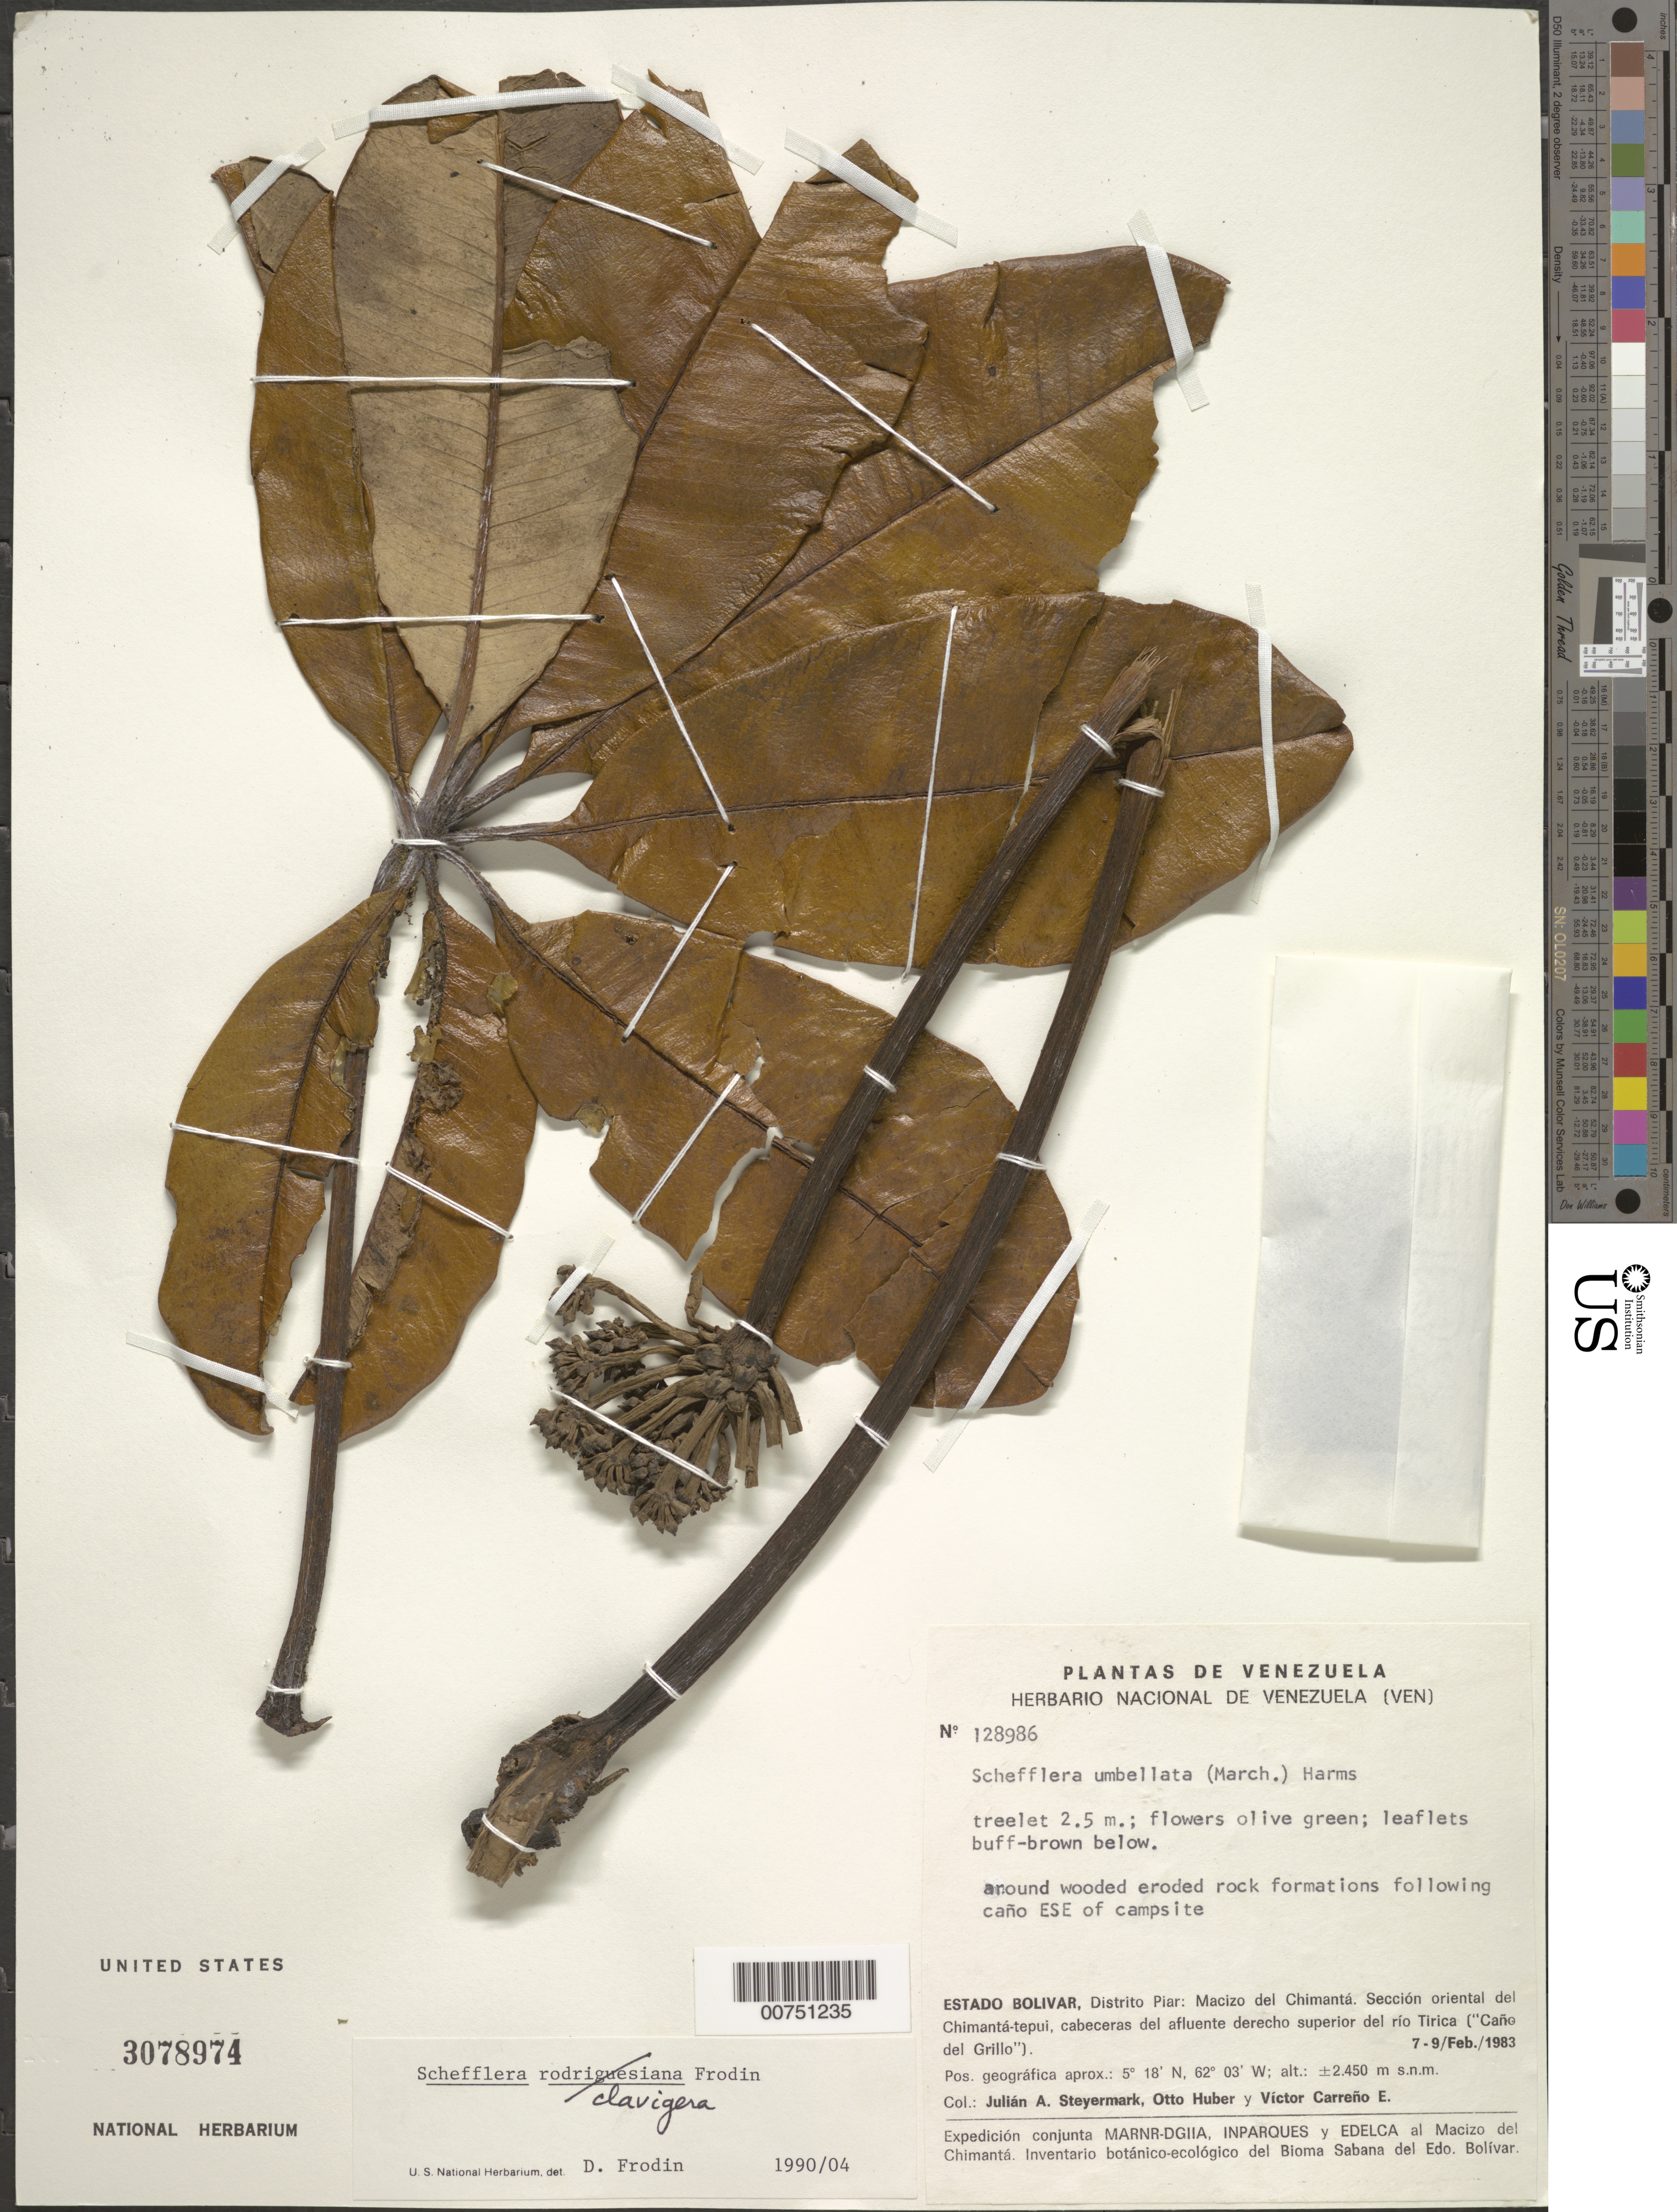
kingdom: Plantae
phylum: Tracheophyta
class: Magnoliopsida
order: Apiales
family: Araliaceae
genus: Schefflera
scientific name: Schefflera clavigera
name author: Frodin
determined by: Frodin, D. G.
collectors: J. Steyermark, O. Huber & V. Carreño E.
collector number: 128986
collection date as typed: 7-Feb-83 to 9-Feb-83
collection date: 1983-02-07/1983-02-09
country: Venezuela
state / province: Bolívar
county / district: Piar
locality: Macizo del Chimantá, sect. oriental del Chimantá-tepuí, cabeceras del afluente derecho superíor del Río Tirica (Caño del Grillo)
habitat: Wooded eroded rock formations following caño ESE of campsite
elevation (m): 2450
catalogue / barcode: US 3078974